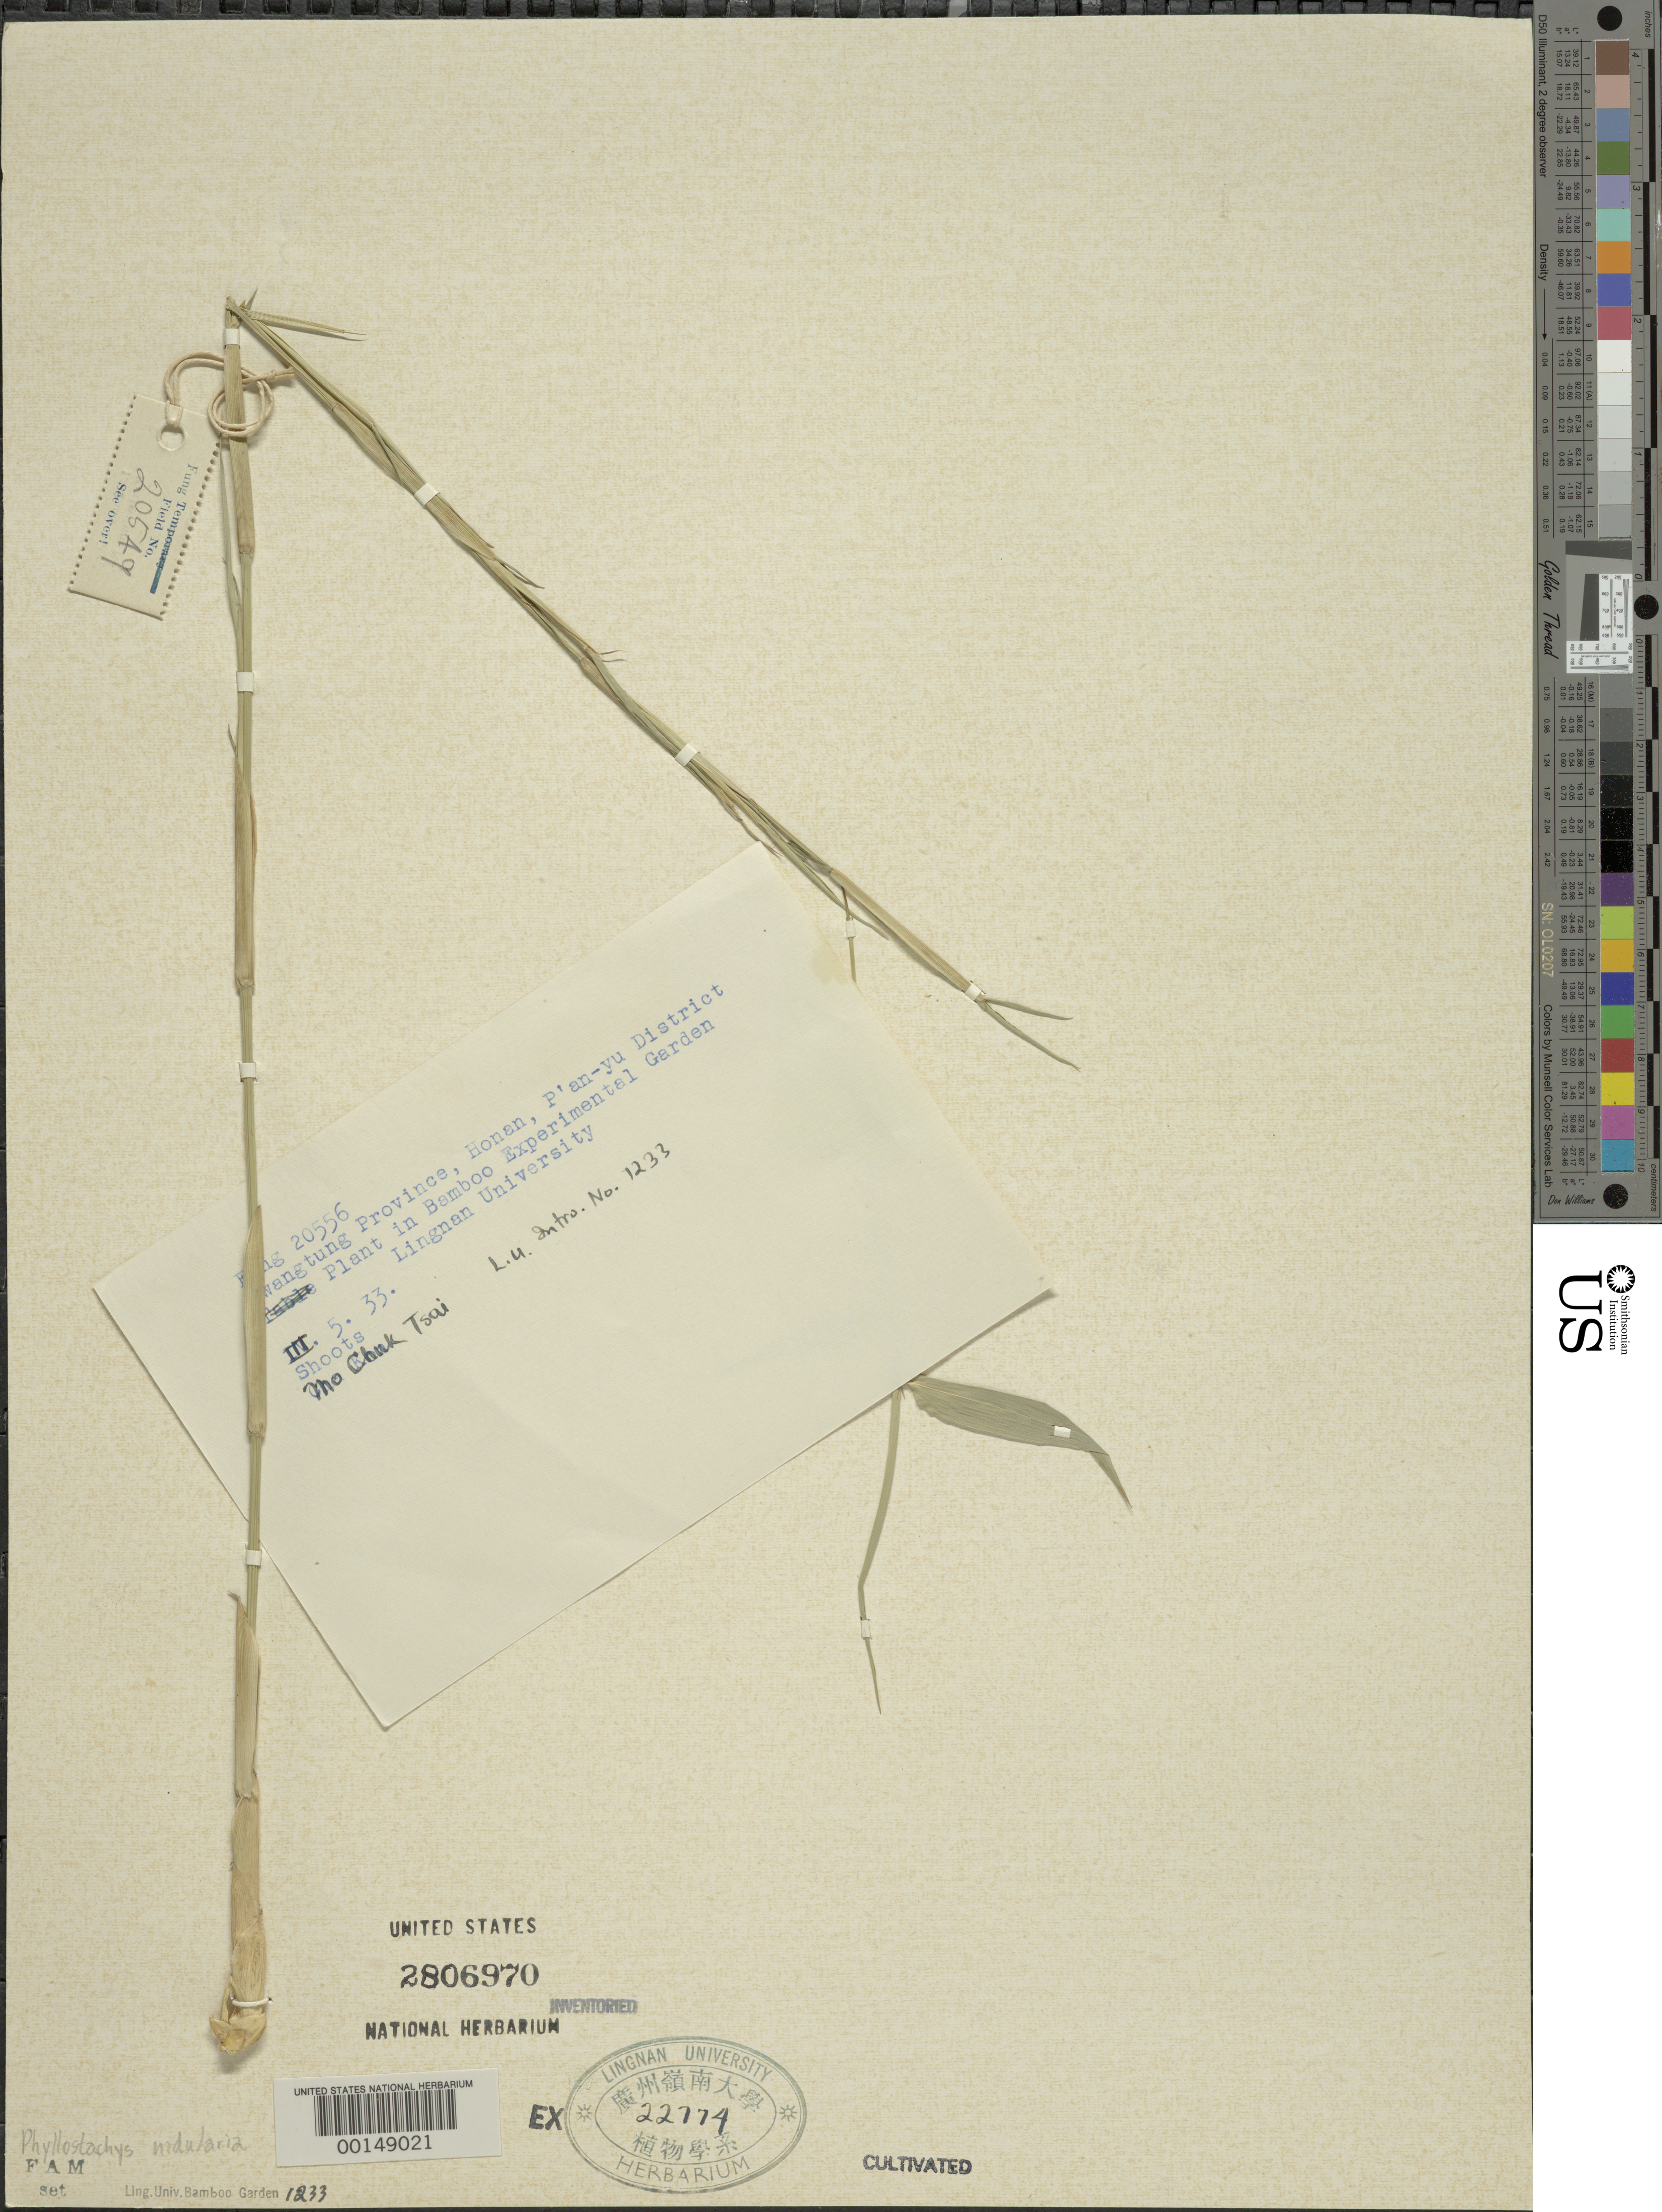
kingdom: Plantae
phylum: Tracheophyta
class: Liliopsida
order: Poales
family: Poaceae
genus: Phyllostachys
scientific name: Phyllostachys nidularia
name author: Munro ex Fenzi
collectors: H. L. Fung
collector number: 20556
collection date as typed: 05 Mar 1933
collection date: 1933-03-05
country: China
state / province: Guangdong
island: Honam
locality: Honan, pan-yu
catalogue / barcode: US 2806970